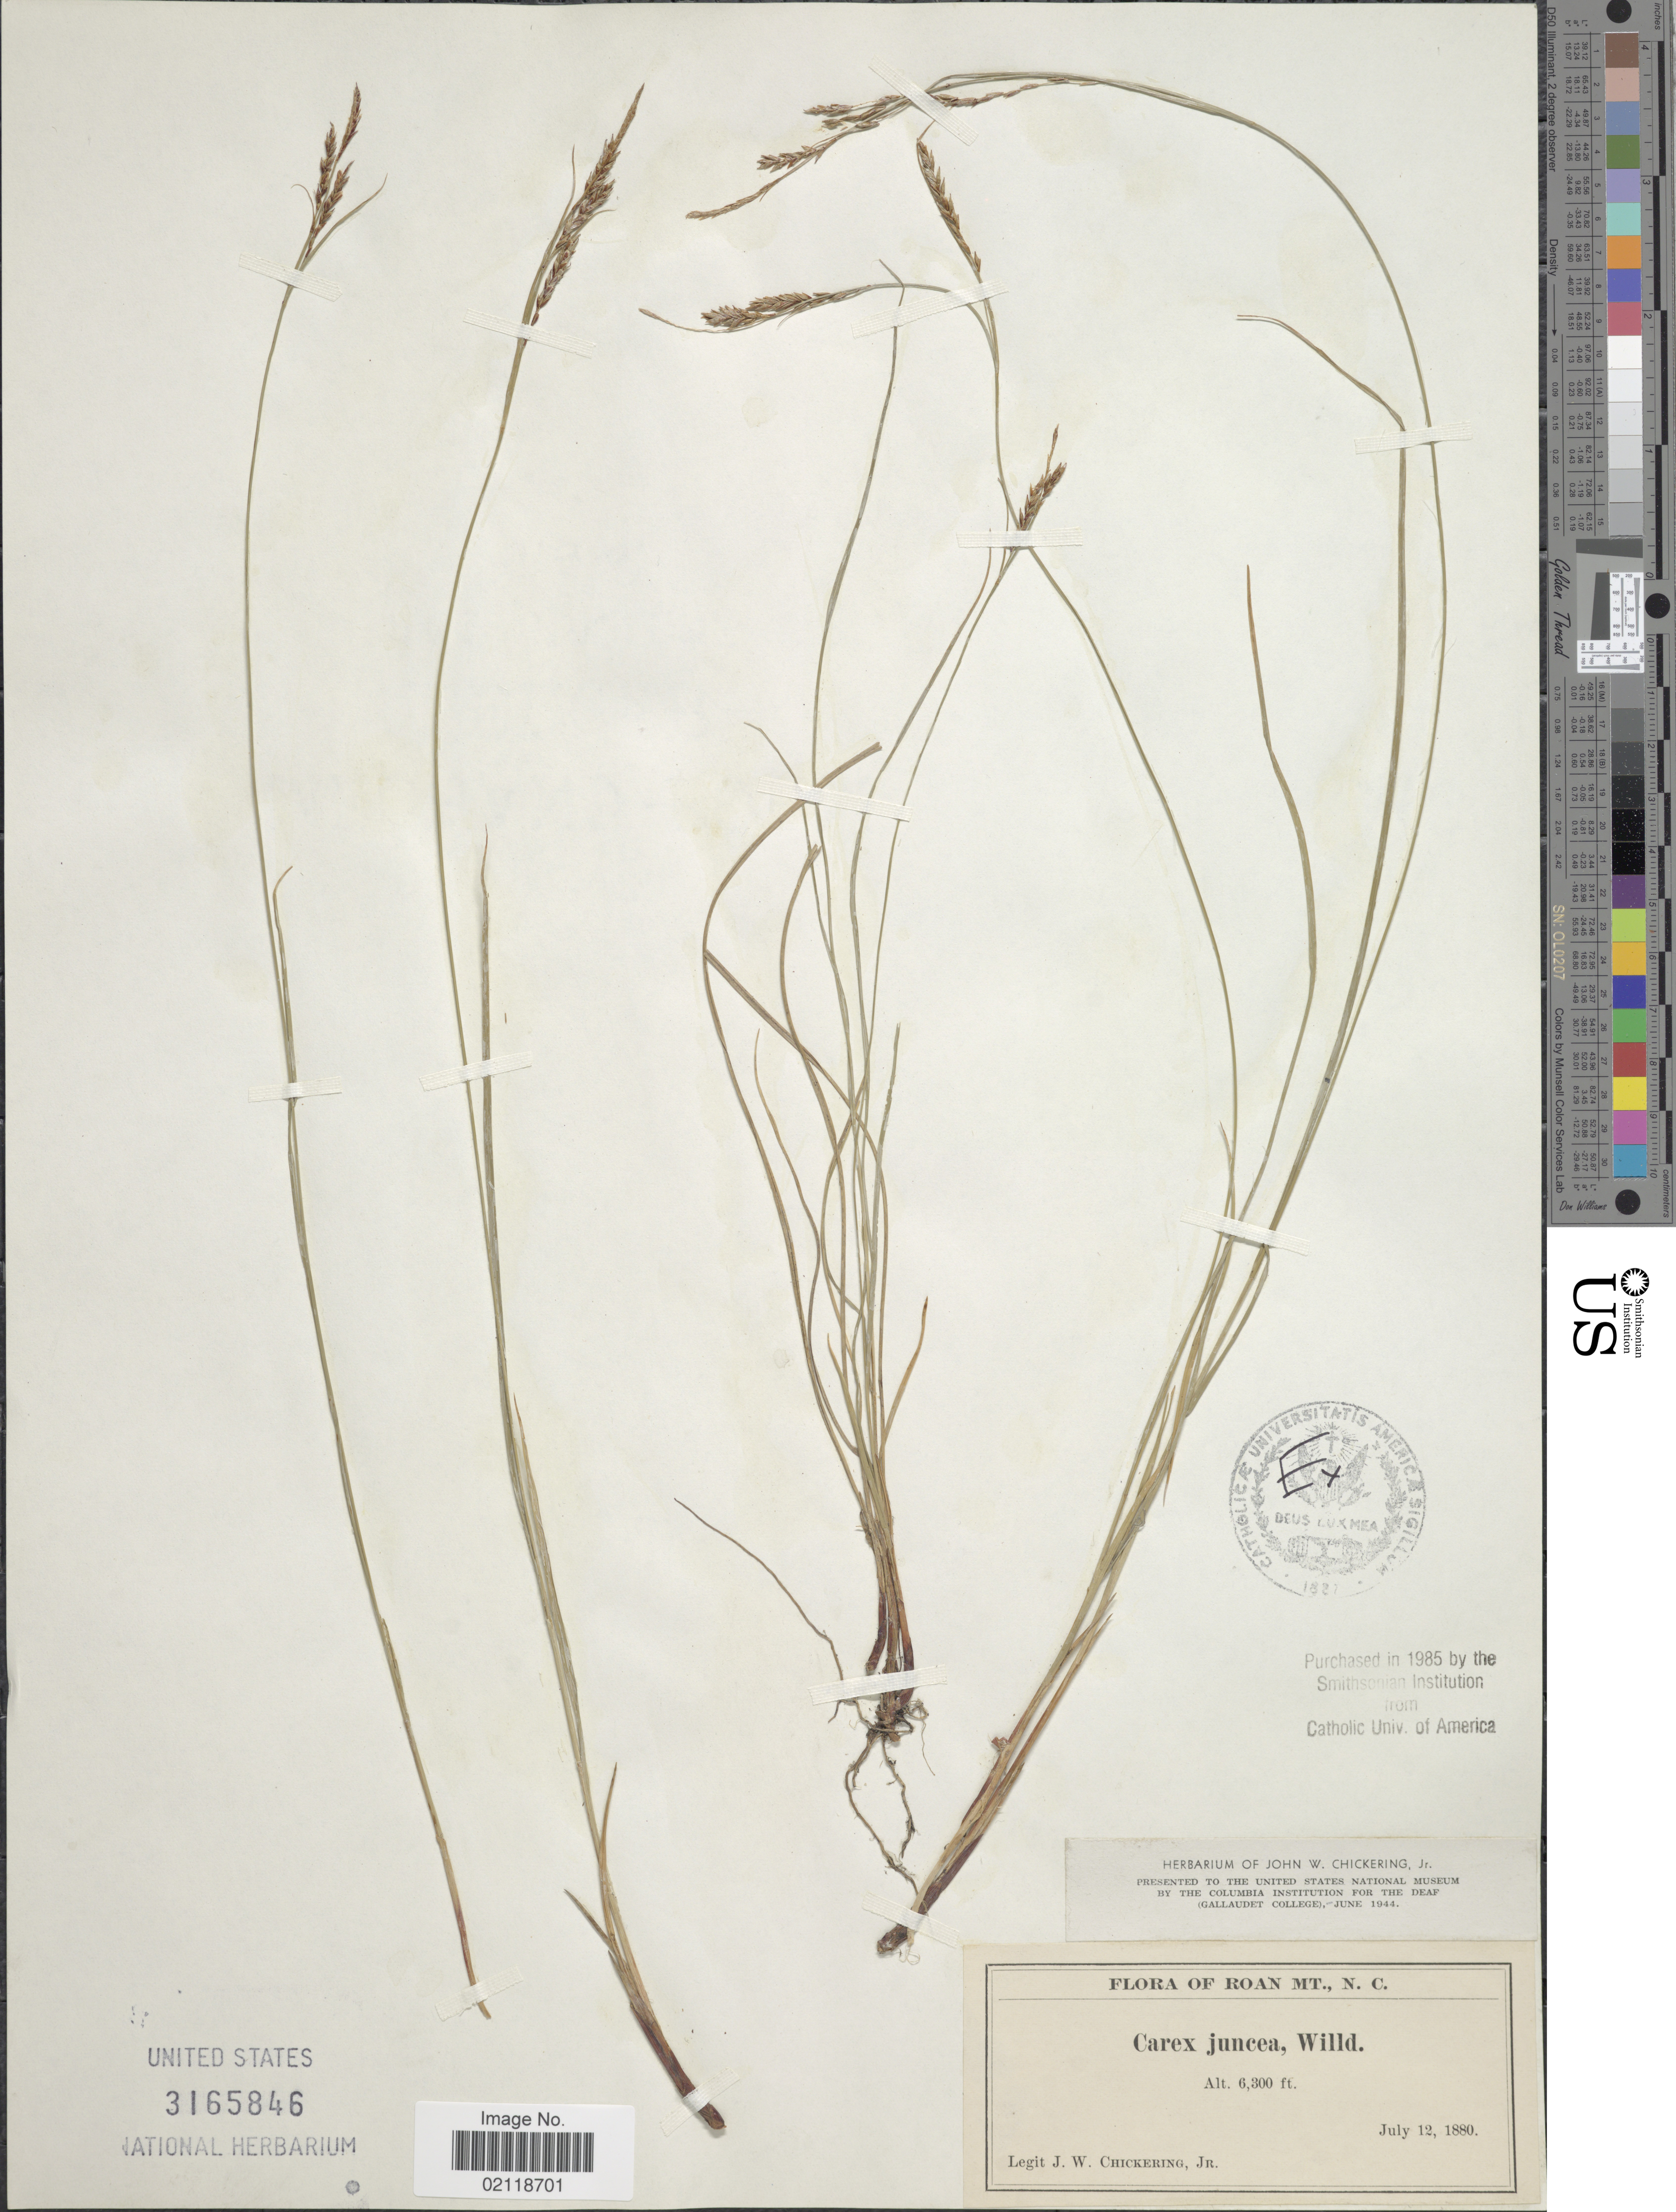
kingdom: Plantae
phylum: Tracheophyta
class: Liliopsida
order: Poales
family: Cyperaceae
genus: Carex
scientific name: Carex misera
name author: Buckley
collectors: J. W. Chickering Jr.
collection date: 1880-07-12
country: United States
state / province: North Carolina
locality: Roan Mt.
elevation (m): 1920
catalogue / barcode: US 3165846